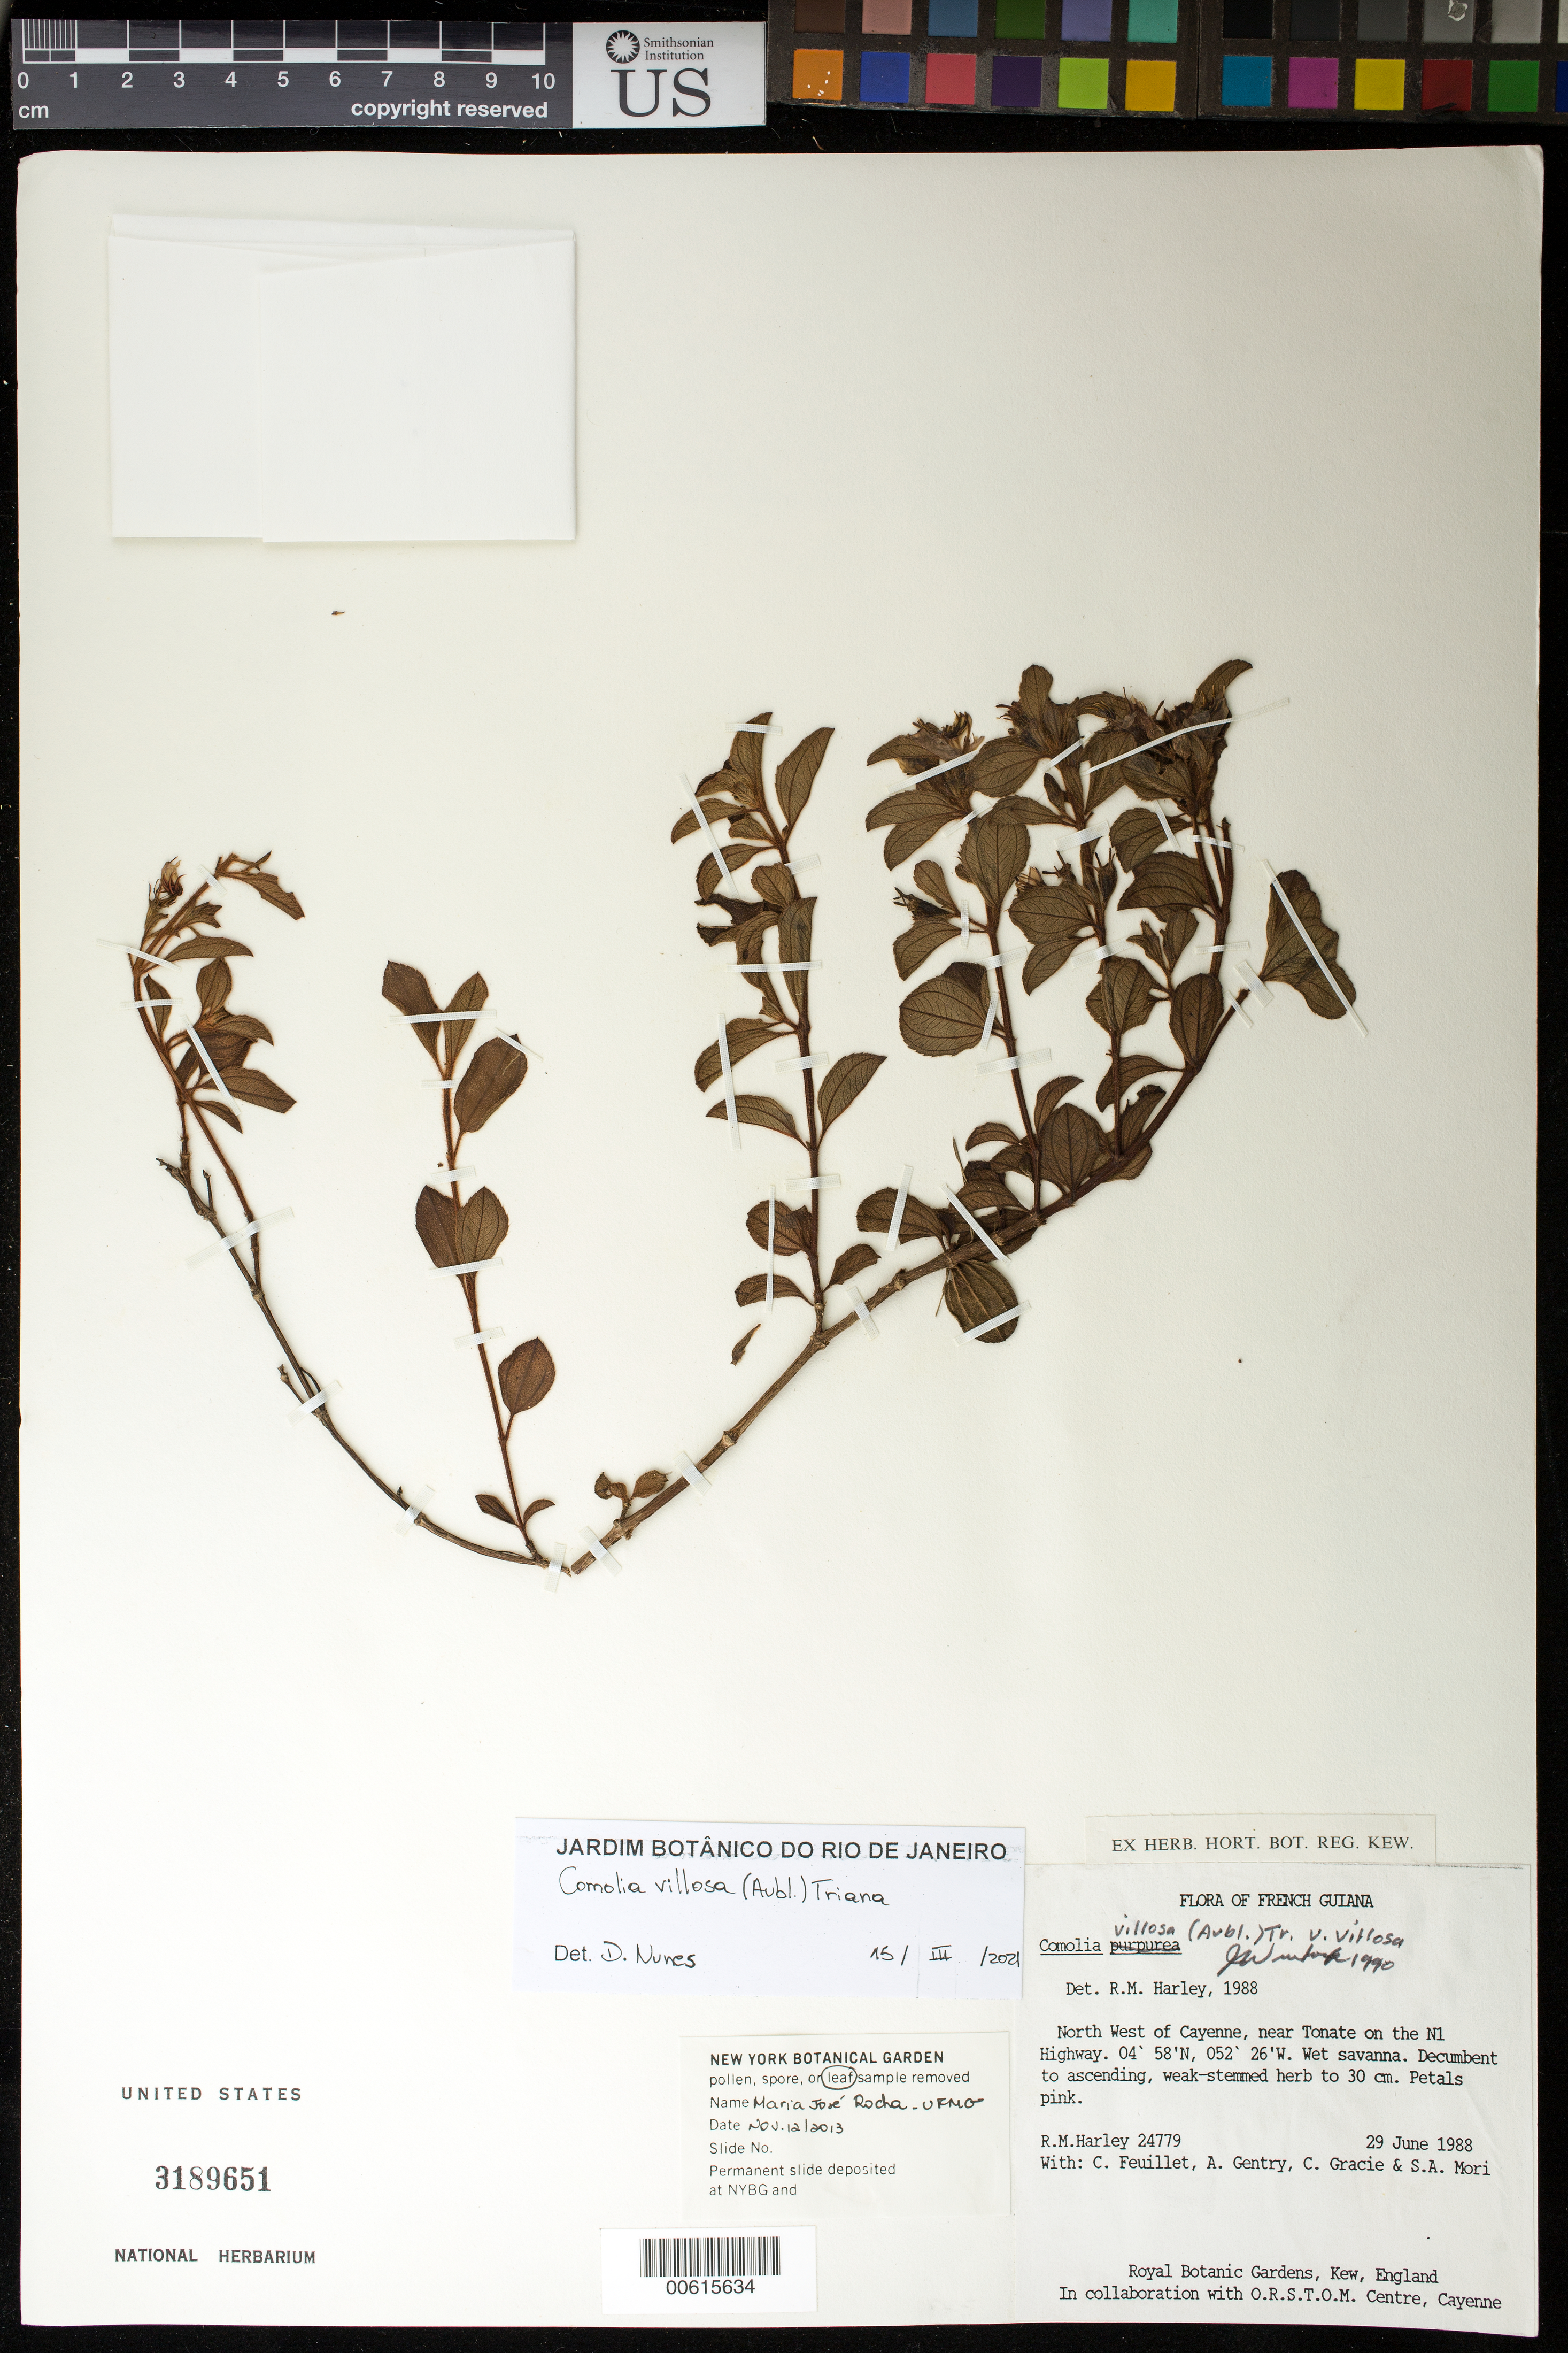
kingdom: Plantae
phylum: Tracheophyta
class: Magnoliopsida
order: Myrtales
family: Melastomataceae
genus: Comolia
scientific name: Comolia villosa var. villosa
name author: (Aubl.) Triana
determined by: Wurdack, John J., (US), US (UNITED STATES)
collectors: R. M. Harley, C. Feuillet, A. H. Gentry, C. A. Gracie & S. Mori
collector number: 24779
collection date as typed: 29-Jun-88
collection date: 1988-06-29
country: French Guiana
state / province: Cayenne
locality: Cayenne, NW of, near Tonate on the N1 Hwy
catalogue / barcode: US 3189651